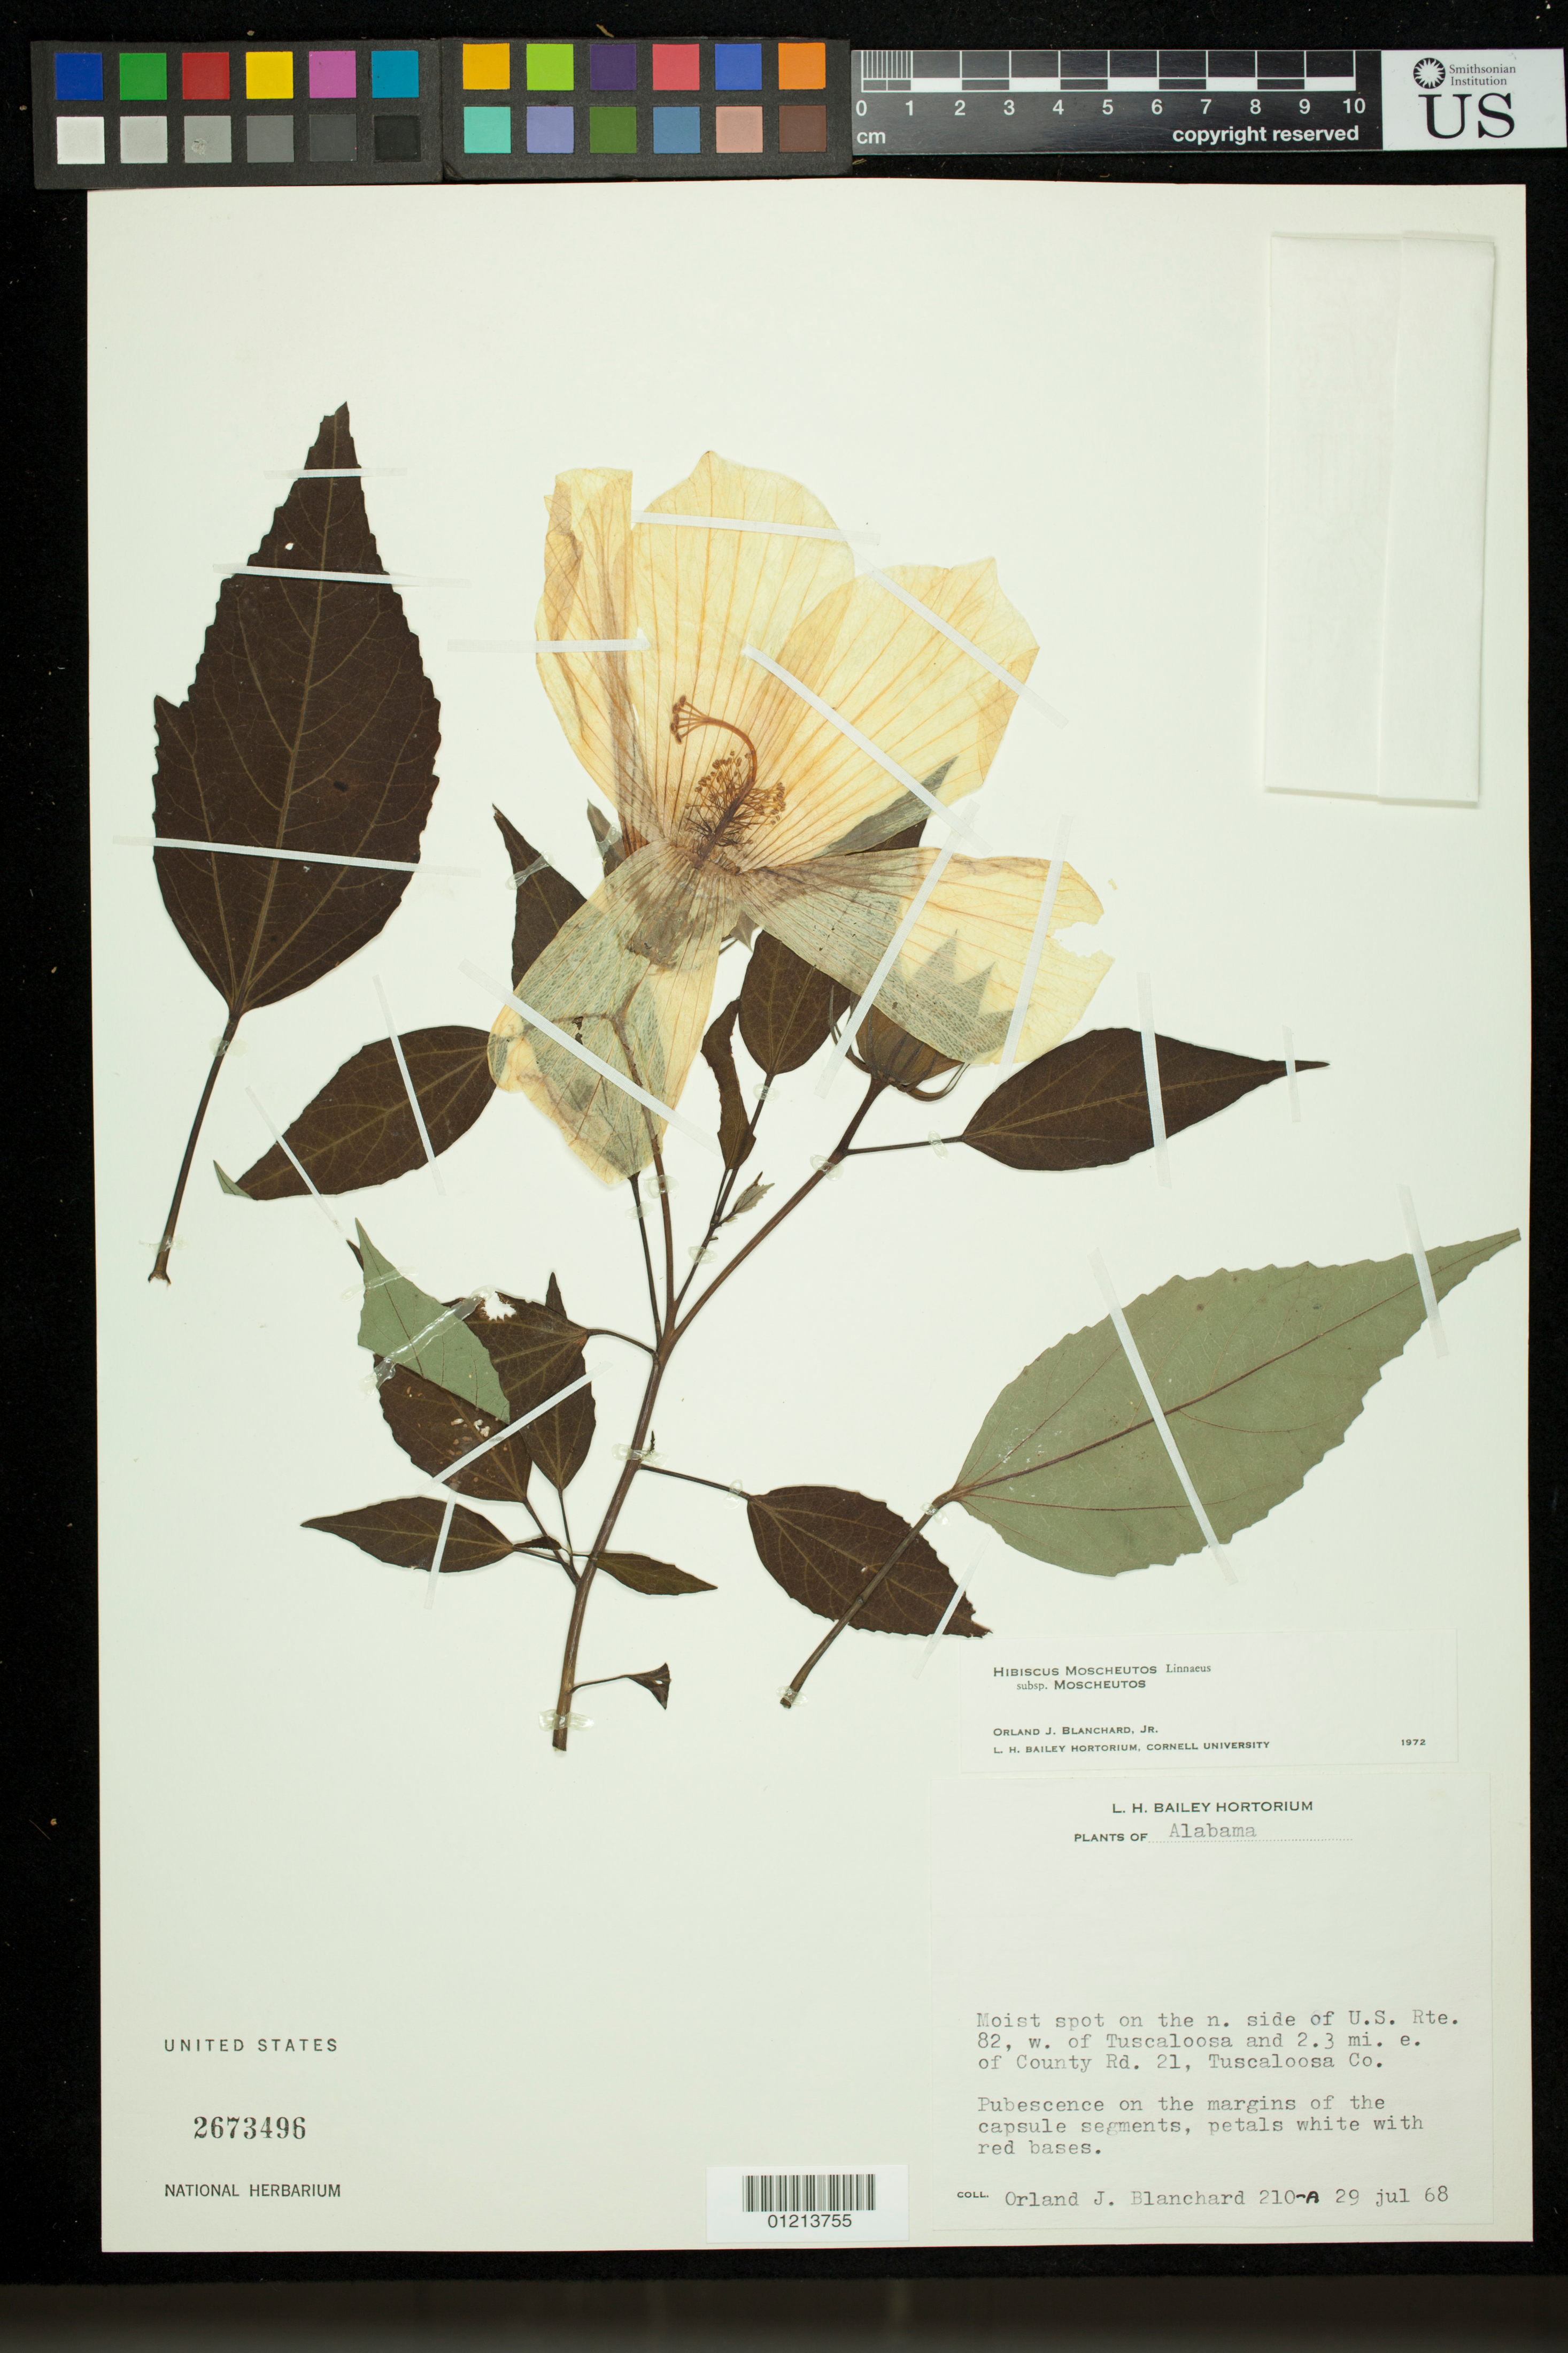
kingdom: Plantae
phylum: Tracheophyta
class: Magnoliopsida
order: Malvales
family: Malvaceae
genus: Hibiscus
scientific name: Hibiscus moscheutos subsp. moscheutos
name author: L.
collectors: O. J. Blanchard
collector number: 210-A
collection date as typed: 29 Jul 1968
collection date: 1968-07-29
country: United States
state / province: Alabama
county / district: Tuscaloosa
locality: Moist spot on the n. side of U.S. Rte. 82, w. of Tuscaloosa and 2.3 mi. e. of County Rd. 21, Tuscaloosa Co.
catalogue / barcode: US 2673496